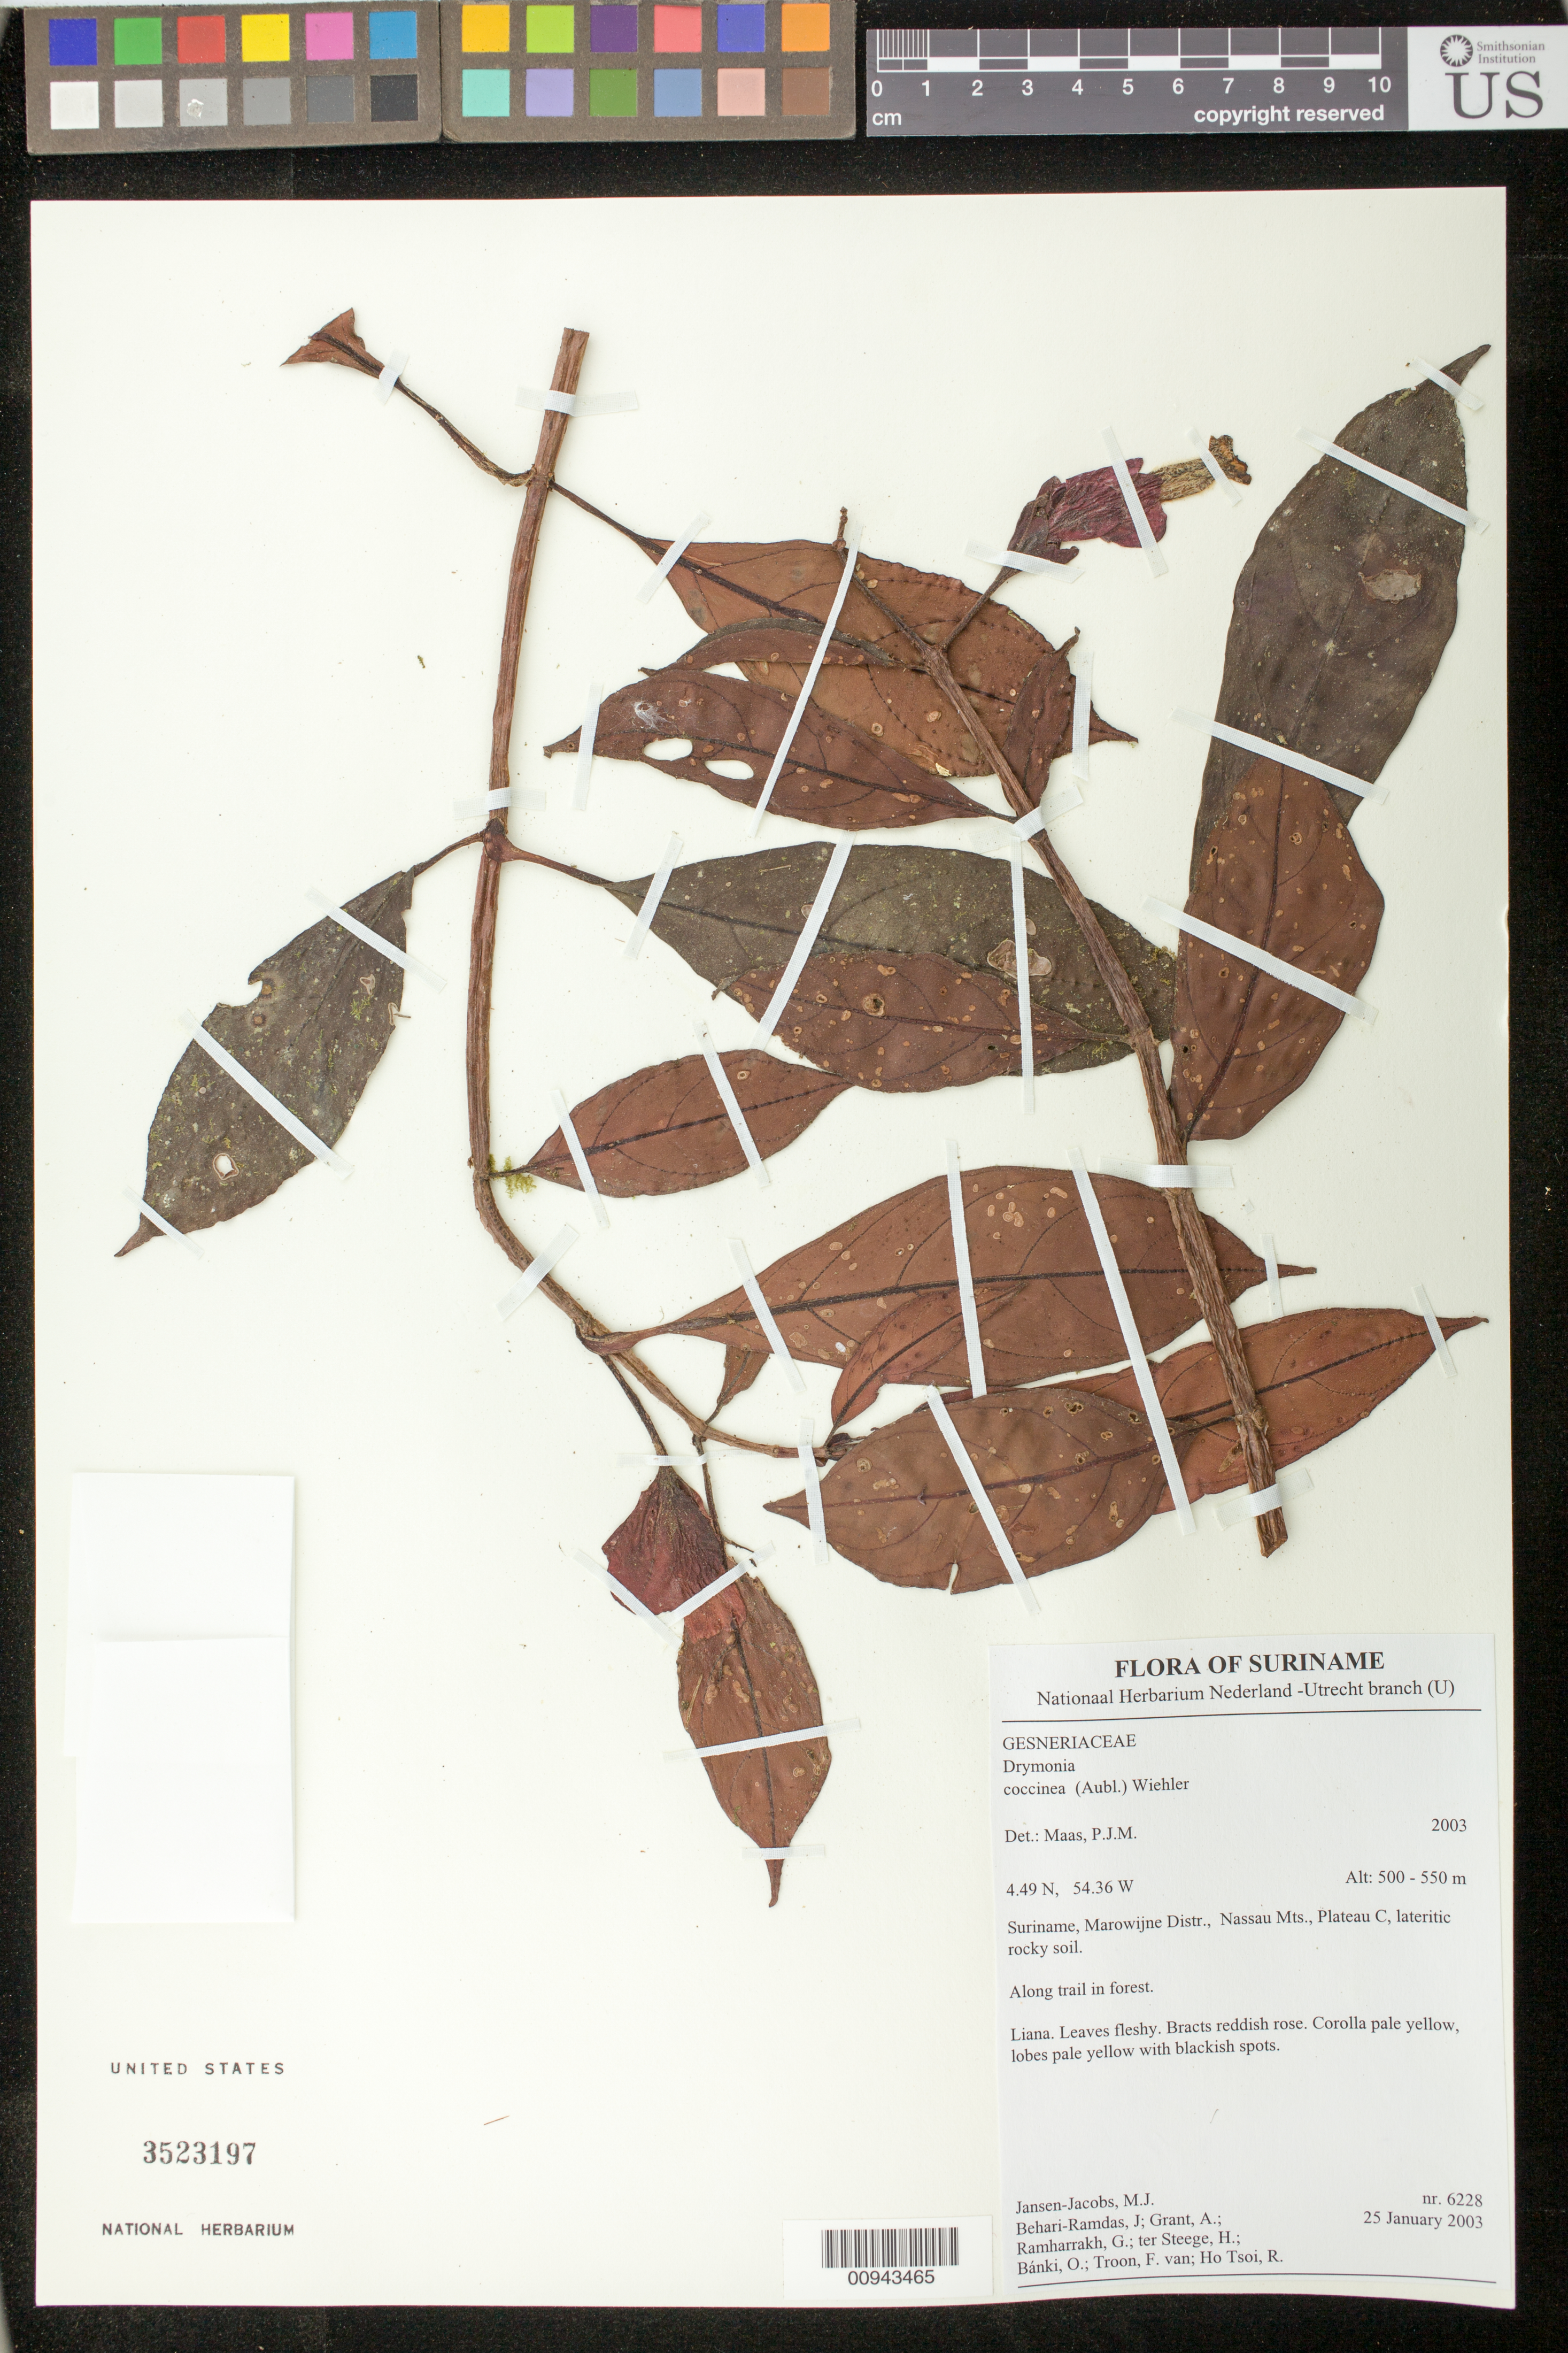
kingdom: Plantae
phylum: Tracheophyta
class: Magnoliopsida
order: Lamiales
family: Gesneriaceae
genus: Drymonia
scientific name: Drymonia coccinea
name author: (Aubl.) Wiehler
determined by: Maas, Paul J. M.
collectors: M. J. Jansen-Jacobs, J. Behari-Ramdas, A. Grant, G. Ramharrakh, H. ter Steege, O. Bánki, F. Van Troon & R. Ho Tsoi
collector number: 6228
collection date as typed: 25-Jan-03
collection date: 2003-01-25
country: Suriname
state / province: Marowijne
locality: Nassau Mts., Plateau C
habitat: Lateritic rocky soil. Along trail in forest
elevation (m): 500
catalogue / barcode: US 3523197